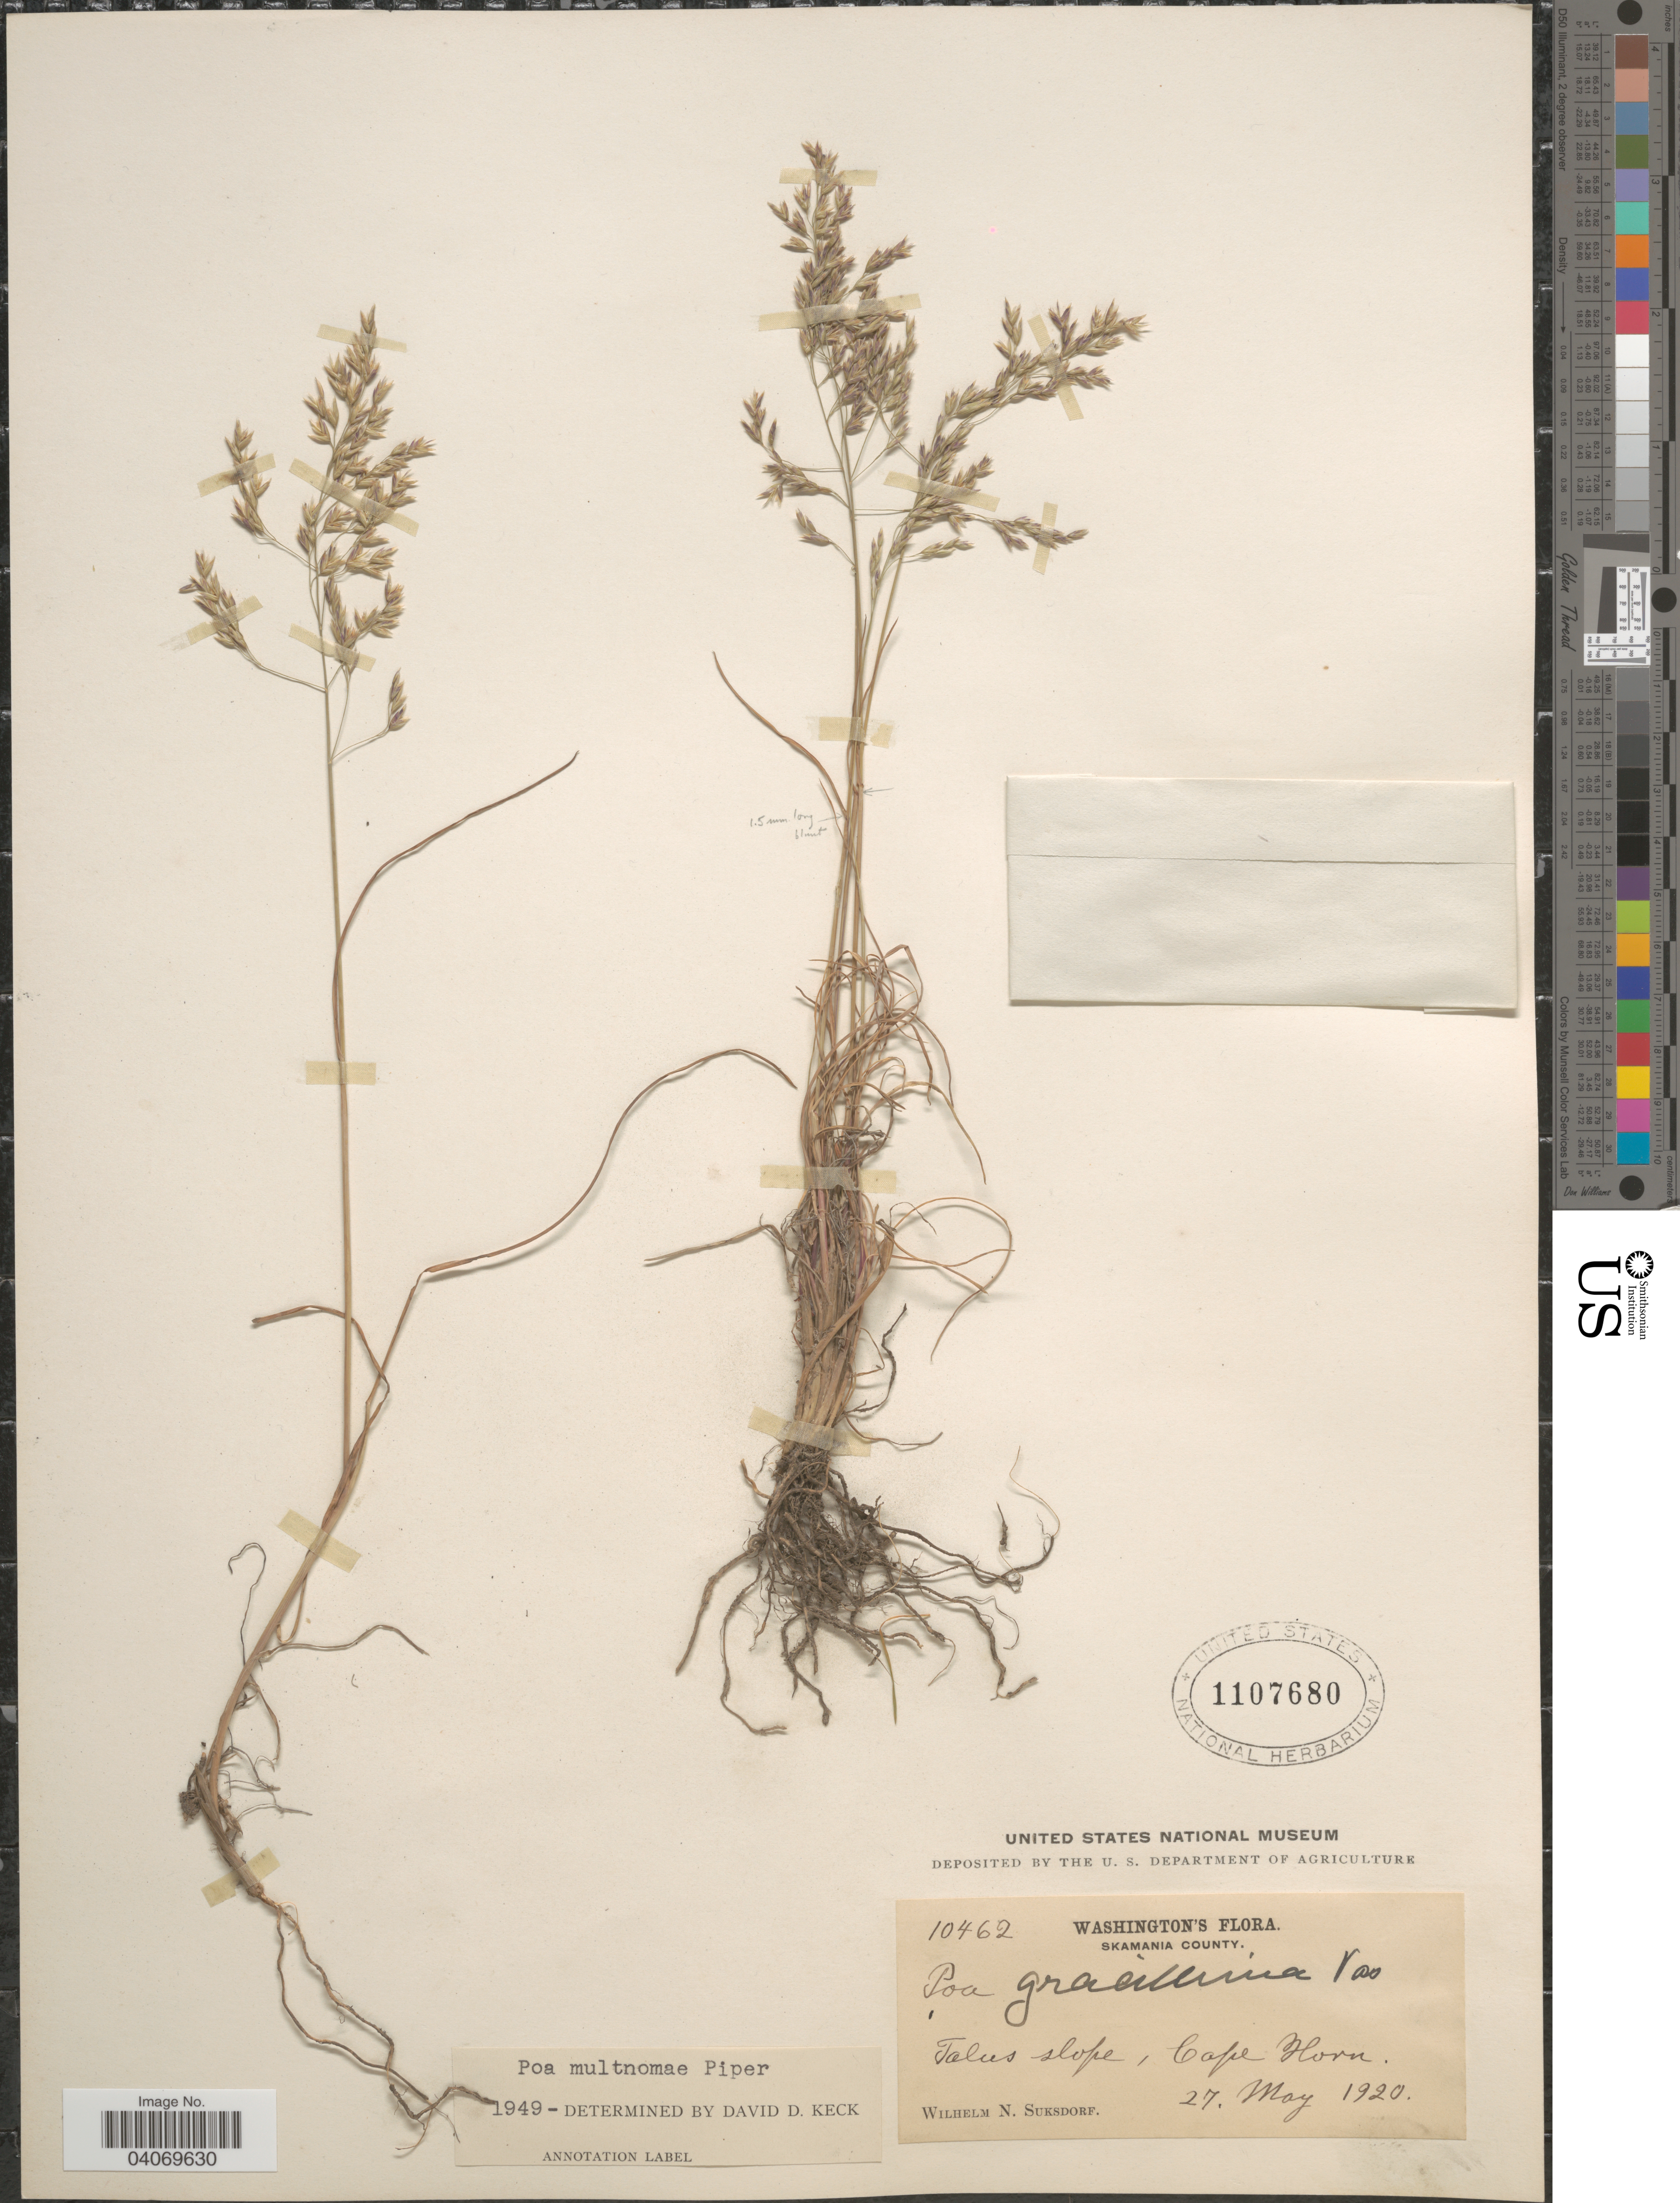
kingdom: Plantae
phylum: Tracheophyta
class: Liliopsida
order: Poales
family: Poaceae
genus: Poa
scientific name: Poa x multnomae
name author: Piper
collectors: W. N. Suksdorf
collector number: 10462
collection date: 1920-05-27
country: United States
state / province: Washington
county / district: Skamania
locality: Skamania County. Talus slope, Cape Horn.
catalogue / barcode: US 1107680